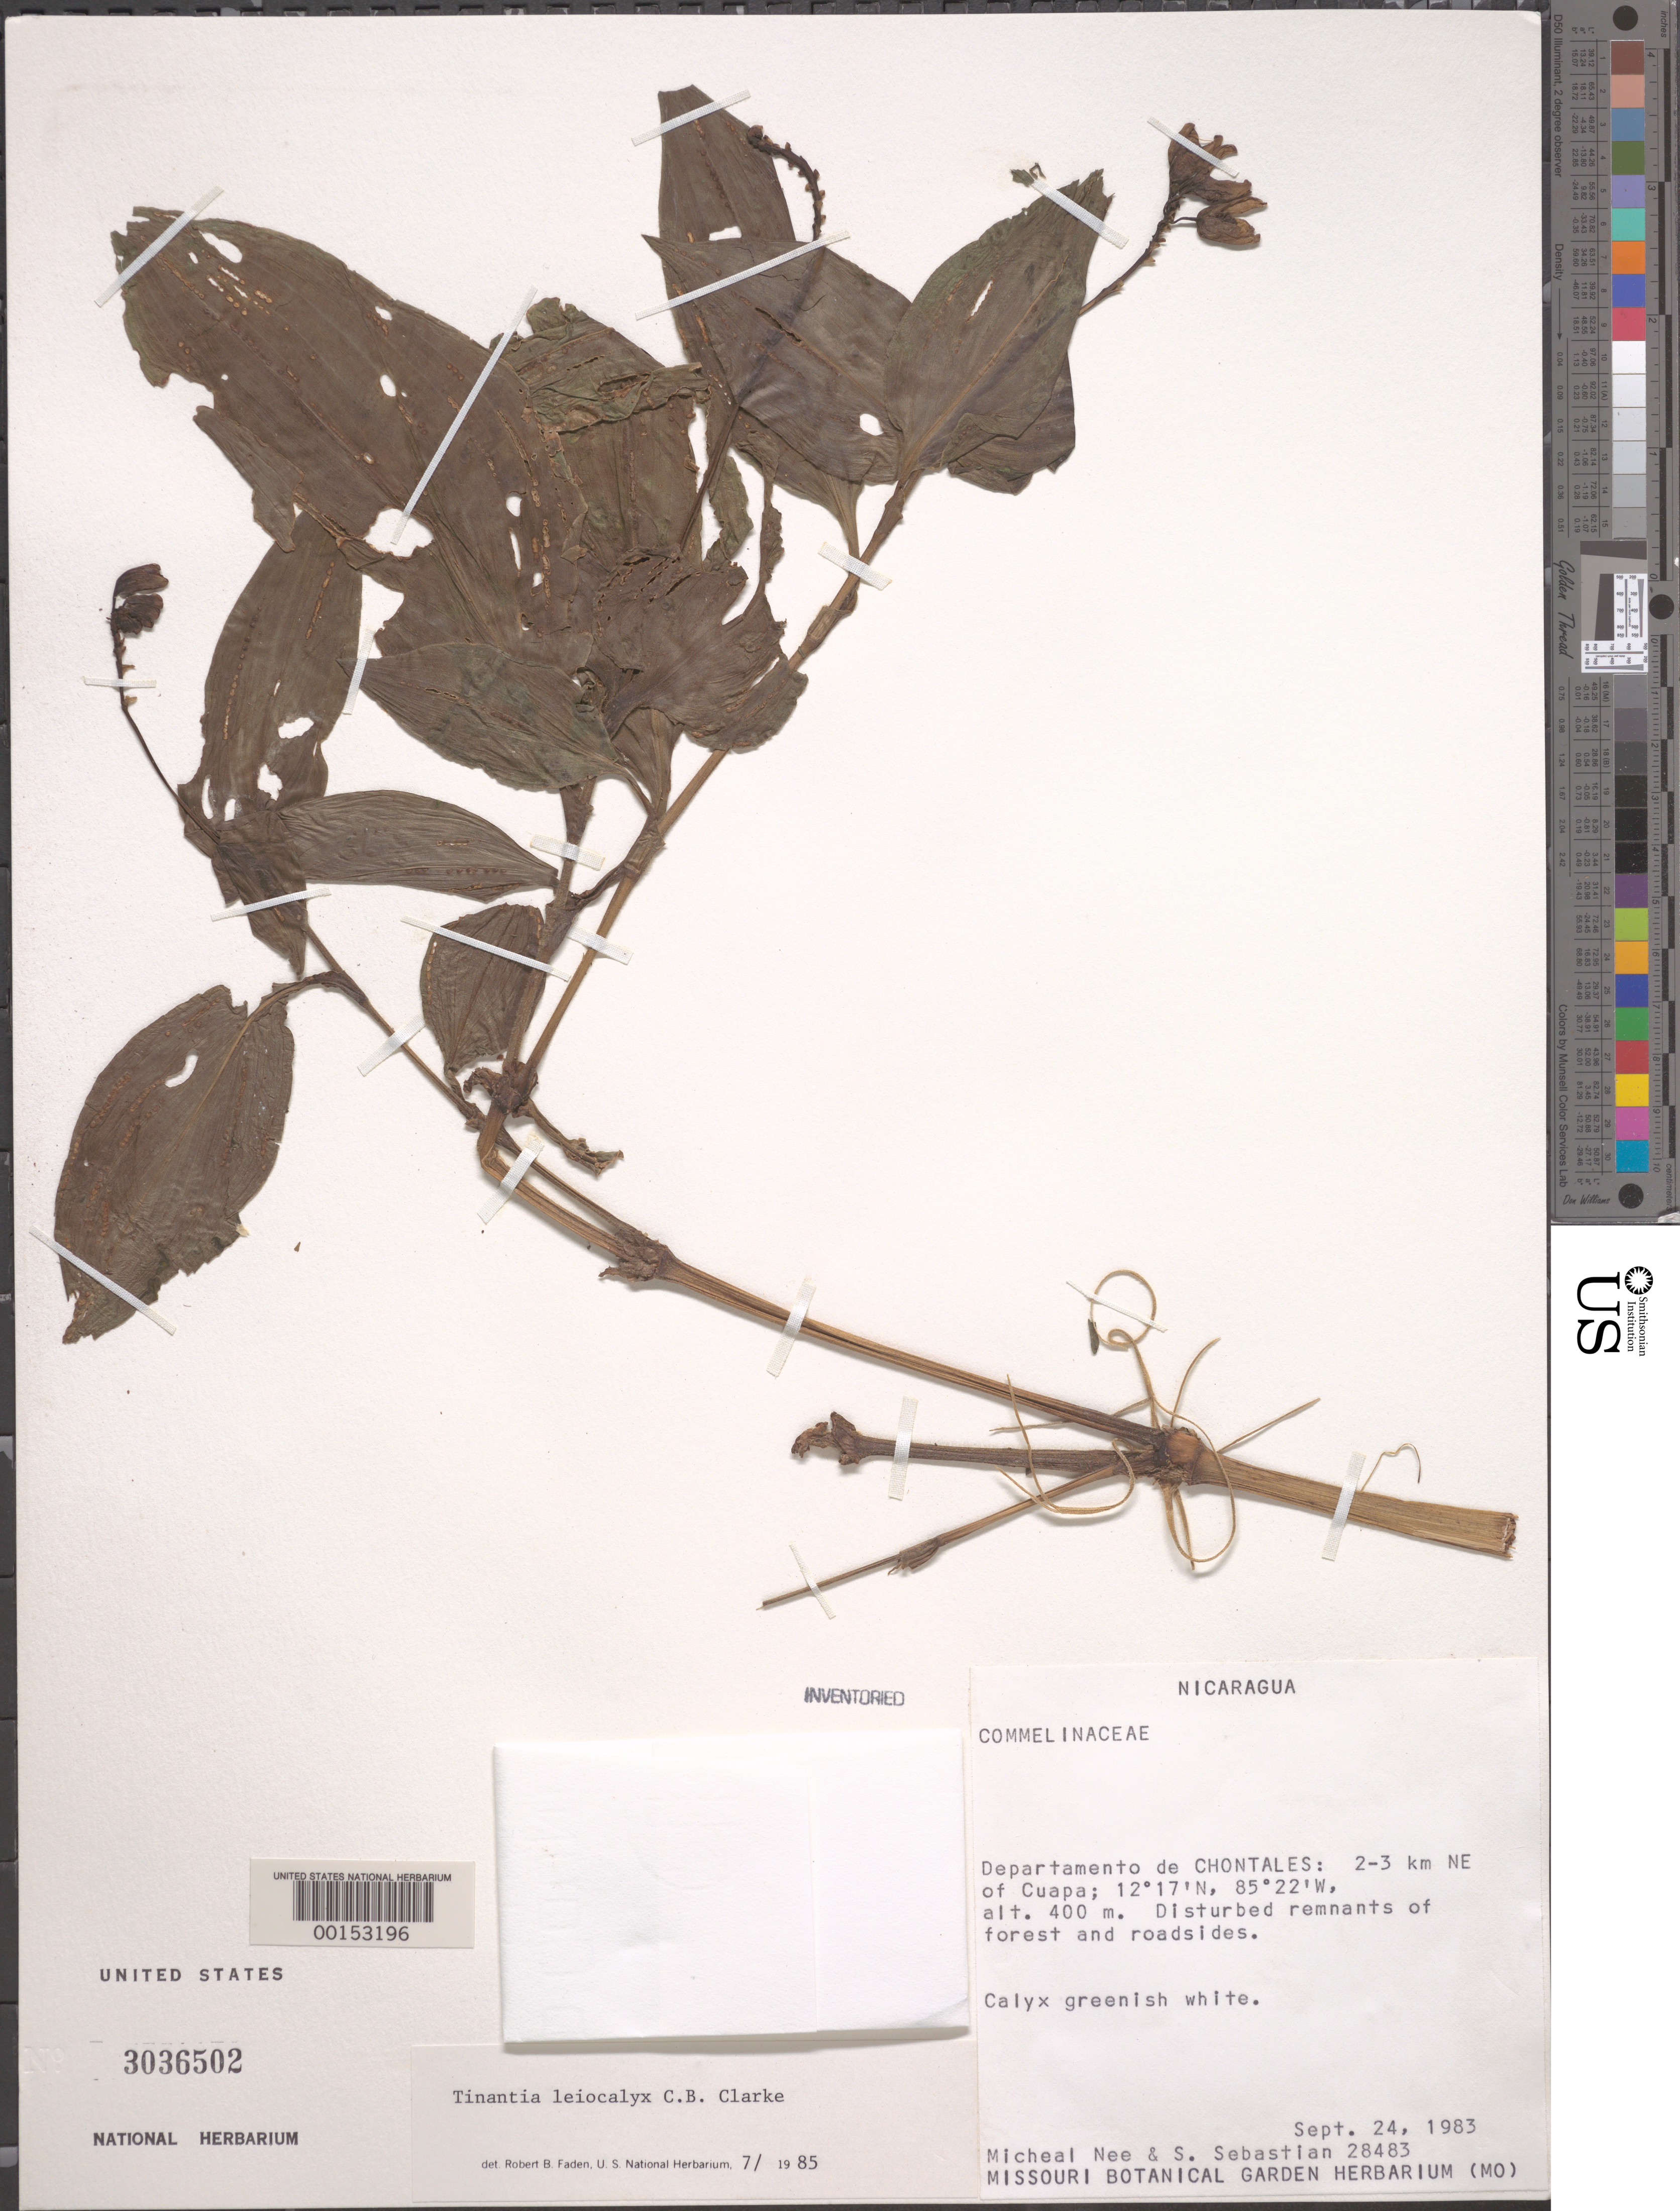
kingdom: Plantae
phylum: Tracheophyta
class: Liliopsida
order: Commelinales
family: Commelinaceae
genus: Tinantia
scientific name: Tinantia leiocalyx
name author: C.B. Clarke in Donn. Sm.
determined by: Faden, Robert B., (US), Smithsonian Institution - National Museum of Natural History (UNITED STATES)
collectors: M. Nee & S. Sebastian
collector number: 28483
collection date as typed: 24 Sep 1983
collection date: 1983-09-24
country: Nicaragua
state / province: Chontales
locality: Ne of cuapa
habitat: Disturbed remnants of forest and roadsides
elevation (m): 400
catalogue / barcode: US 3036502